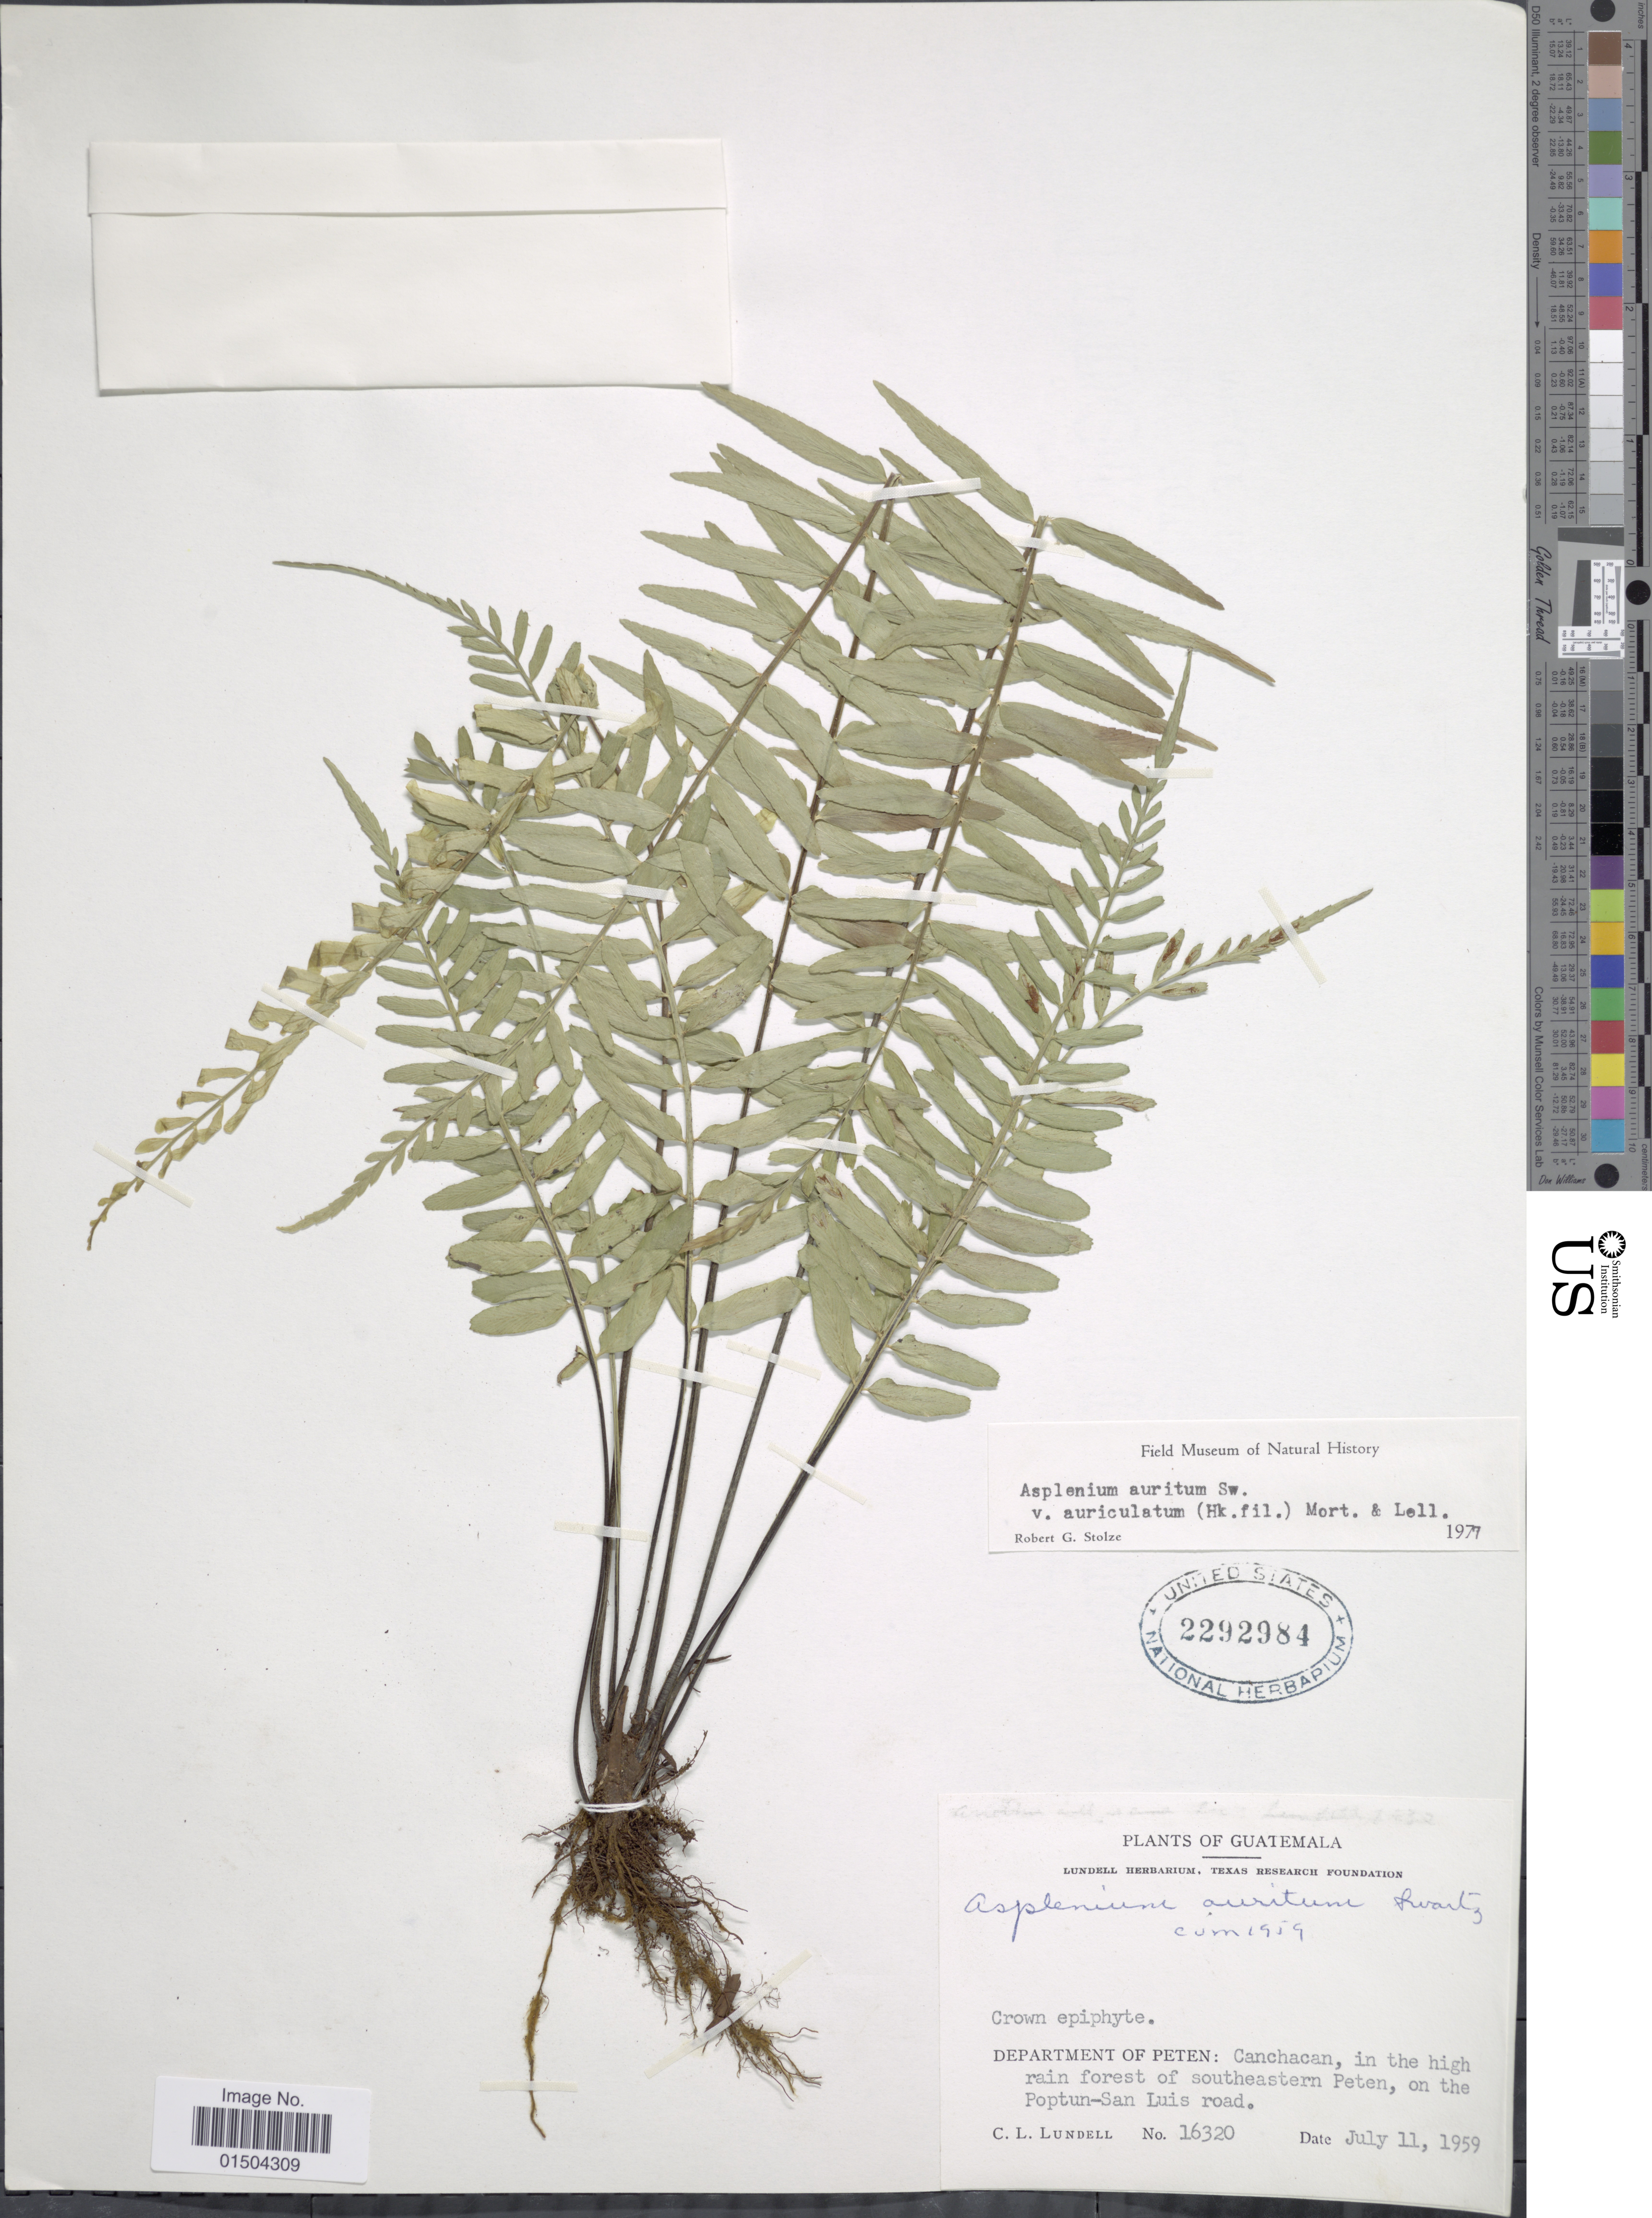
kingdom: Plantae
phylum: Tracheophyta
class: Polypodiopsida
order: Polypodiales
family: Aspleniaceae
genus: Asplenium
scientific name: Asplenium auritum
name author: Sw.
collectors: C. L. Lundell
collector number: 16320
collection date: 1959-07-11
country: Guatemala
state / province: El Petén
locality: Canchacan, in the high rain forest of southeastern Peten, on the Poptun-San Luis road.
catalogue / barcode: US 2292984